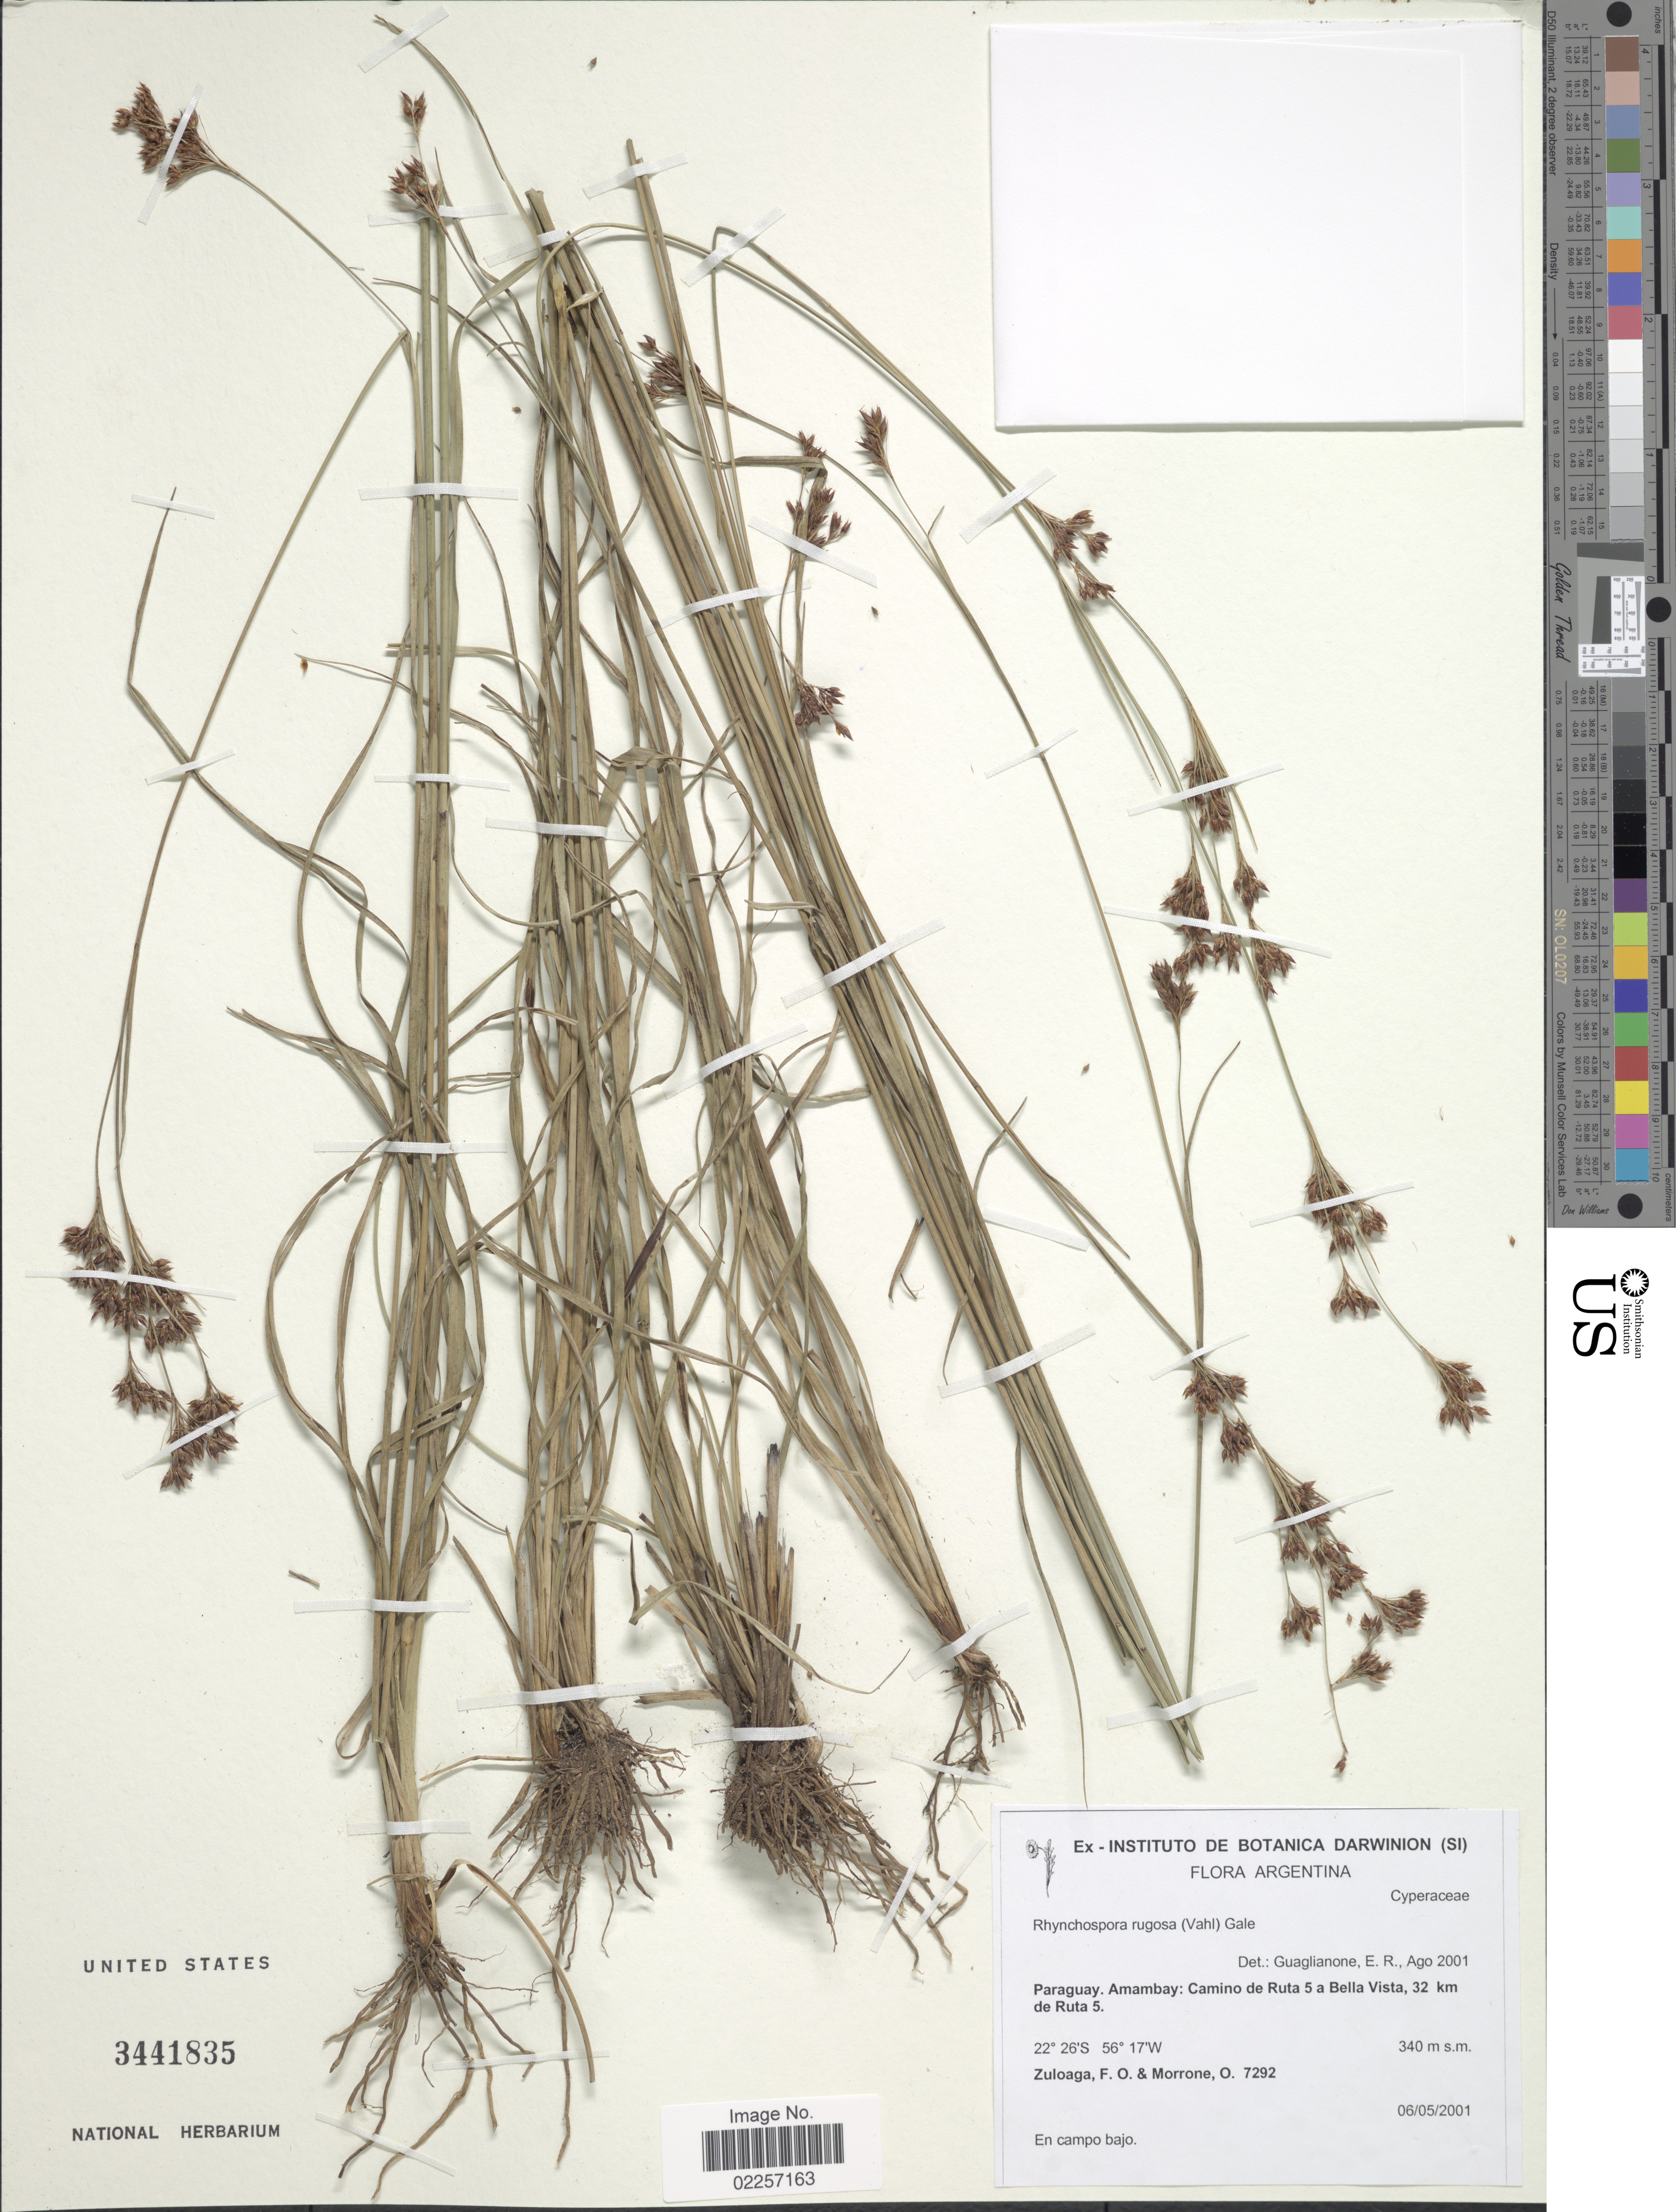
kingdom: Plantae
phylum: Tracheophyta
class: Liliopsida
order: Poales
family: Cyperaceae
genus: Rhynchospora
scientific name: Rhynchospora rugosa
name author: (Vahl) Gale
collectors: F. O. Zuloaga & O. N. Morrone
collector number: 7292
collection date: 2001-05-06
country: Paraguay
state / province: Amambay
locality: Amambay: Camino de Ruta 5 a Bella Vista, 32 km de Ruta 5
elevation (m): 340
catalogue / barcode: US 3441835